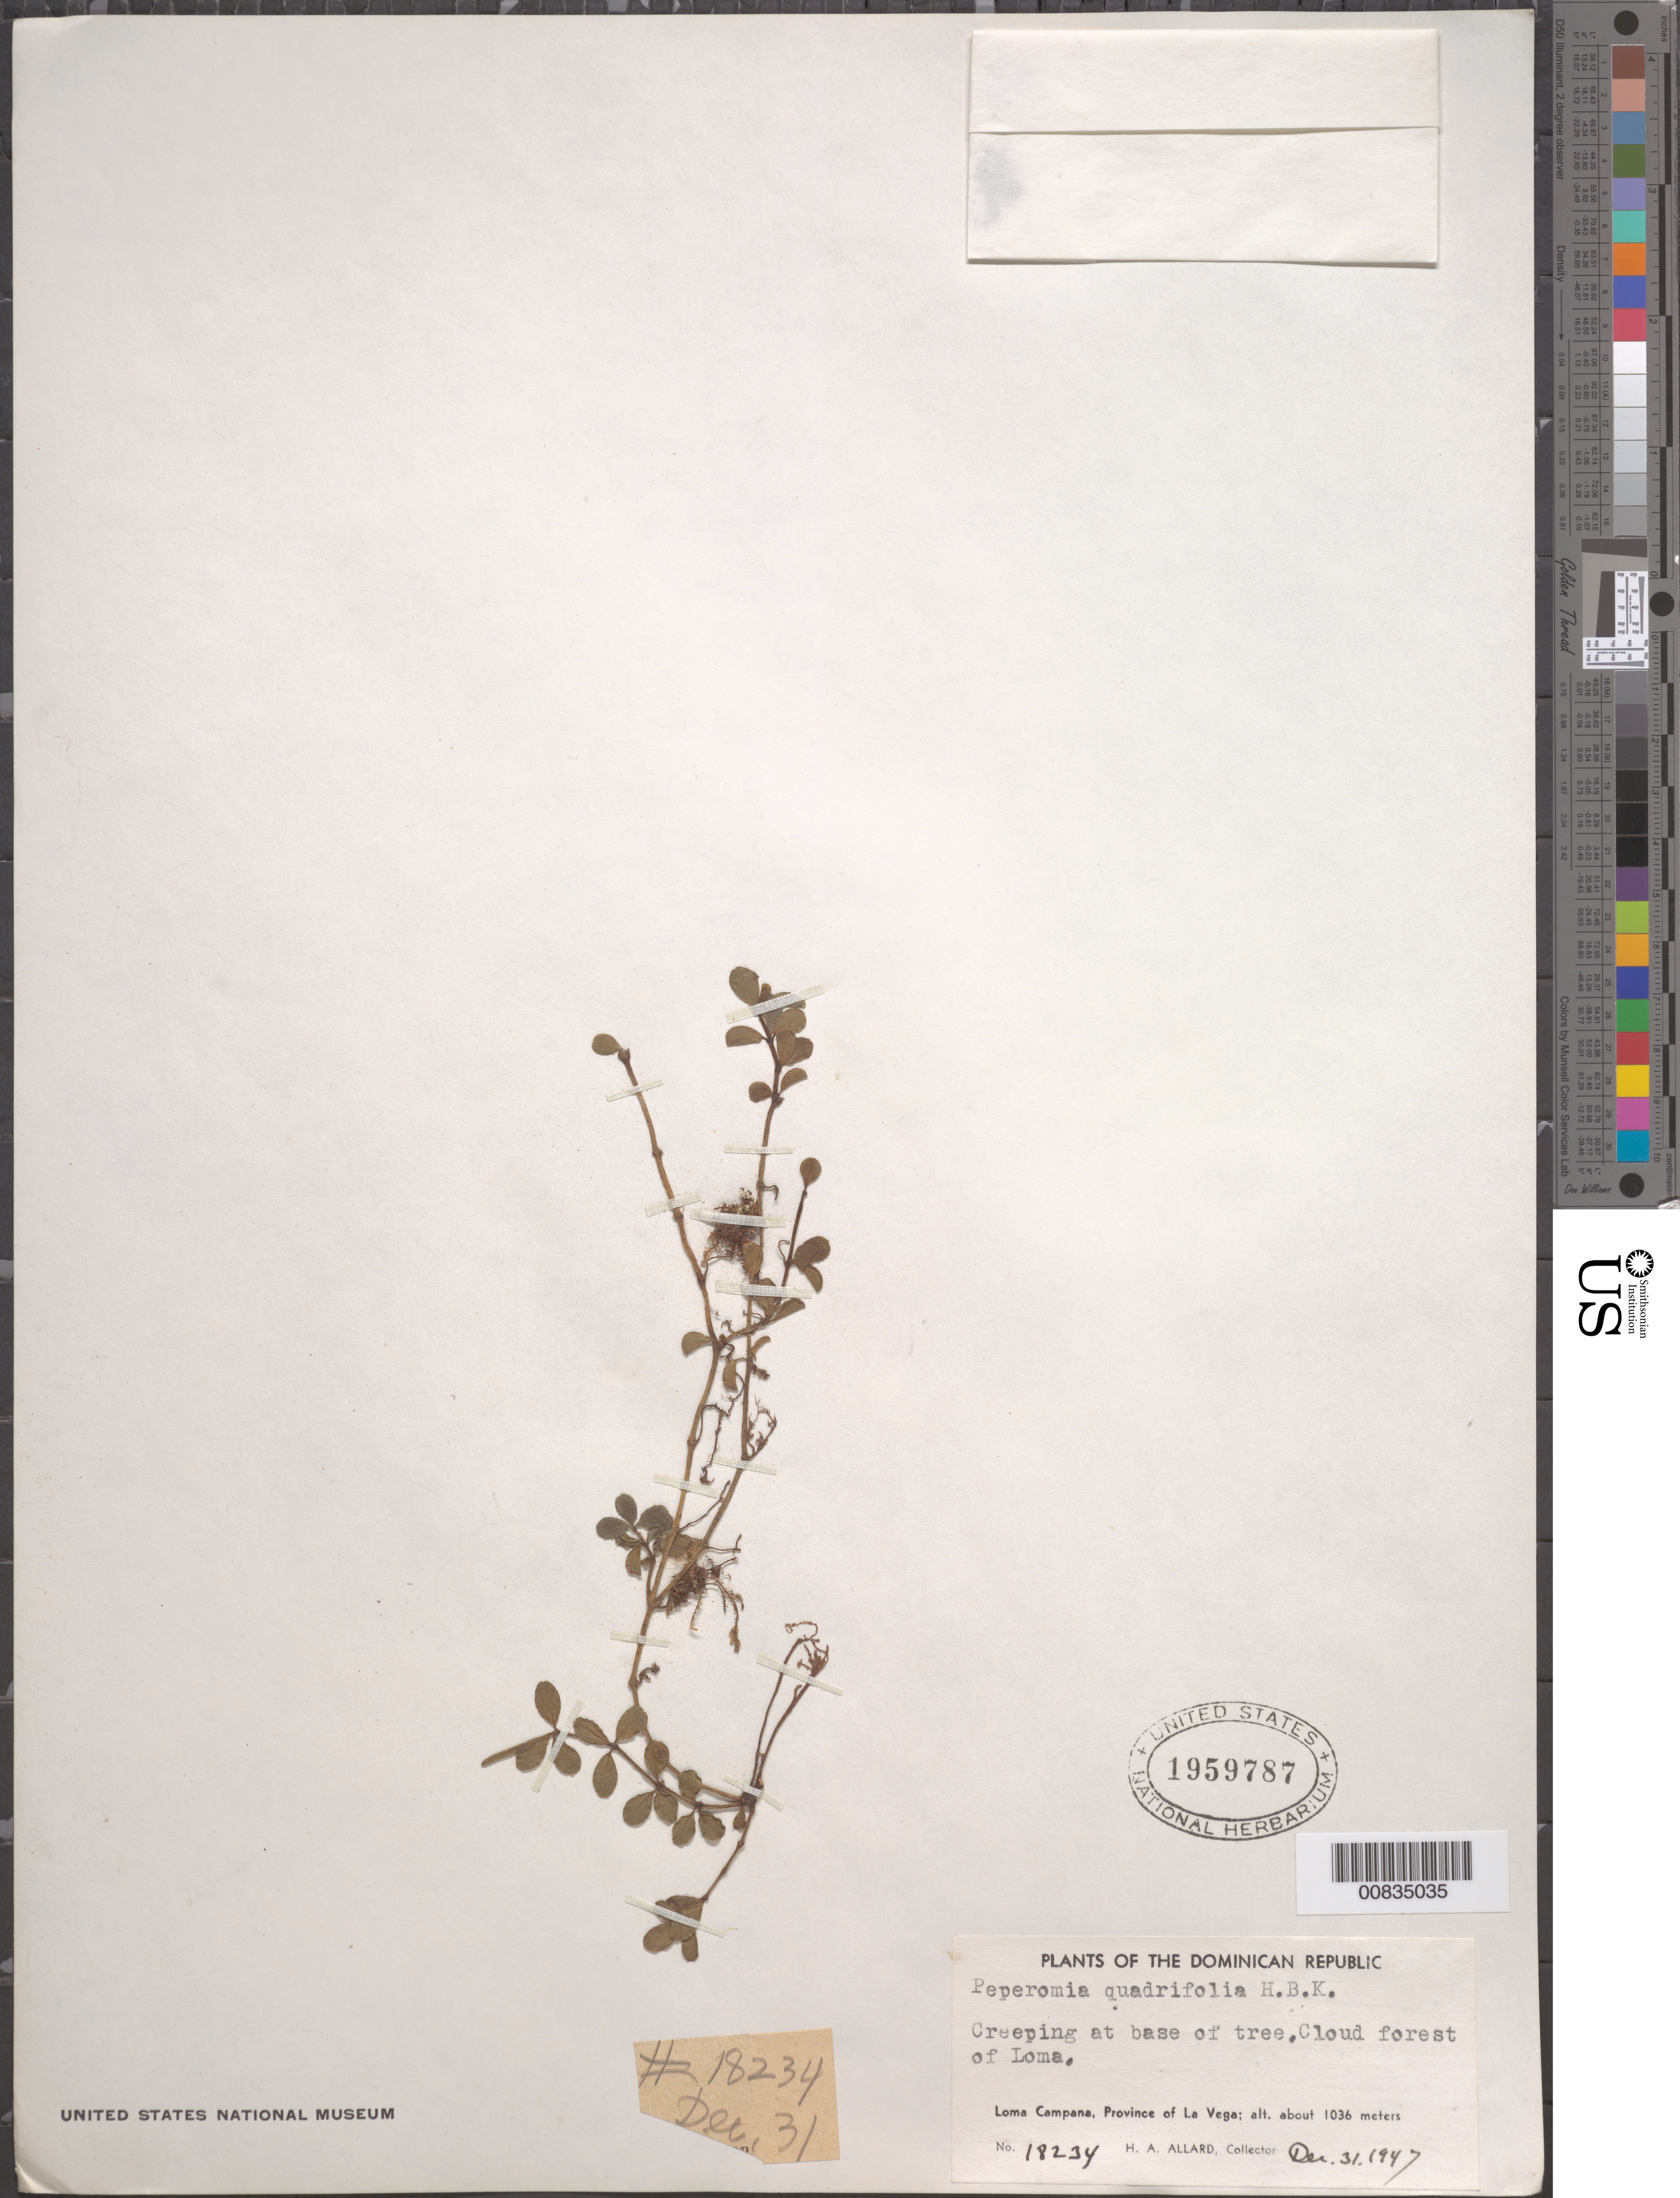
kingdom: Plantae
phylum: Tracheophyta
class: Magnoliopsida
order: Piperales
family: Piperaceae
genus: Peperomia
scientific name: Peperomia quadrifolia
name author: (L.) Kunth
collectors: H. A. Allard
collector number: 18234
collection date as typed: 31 Dec 1947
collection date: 1947-12-31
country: Dominican Republic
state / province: La Vega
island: Hispaniola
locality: Loma Campana.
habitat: Creeping at base of tree. Cloud forest.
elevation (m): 1036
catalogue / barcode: US 1959787